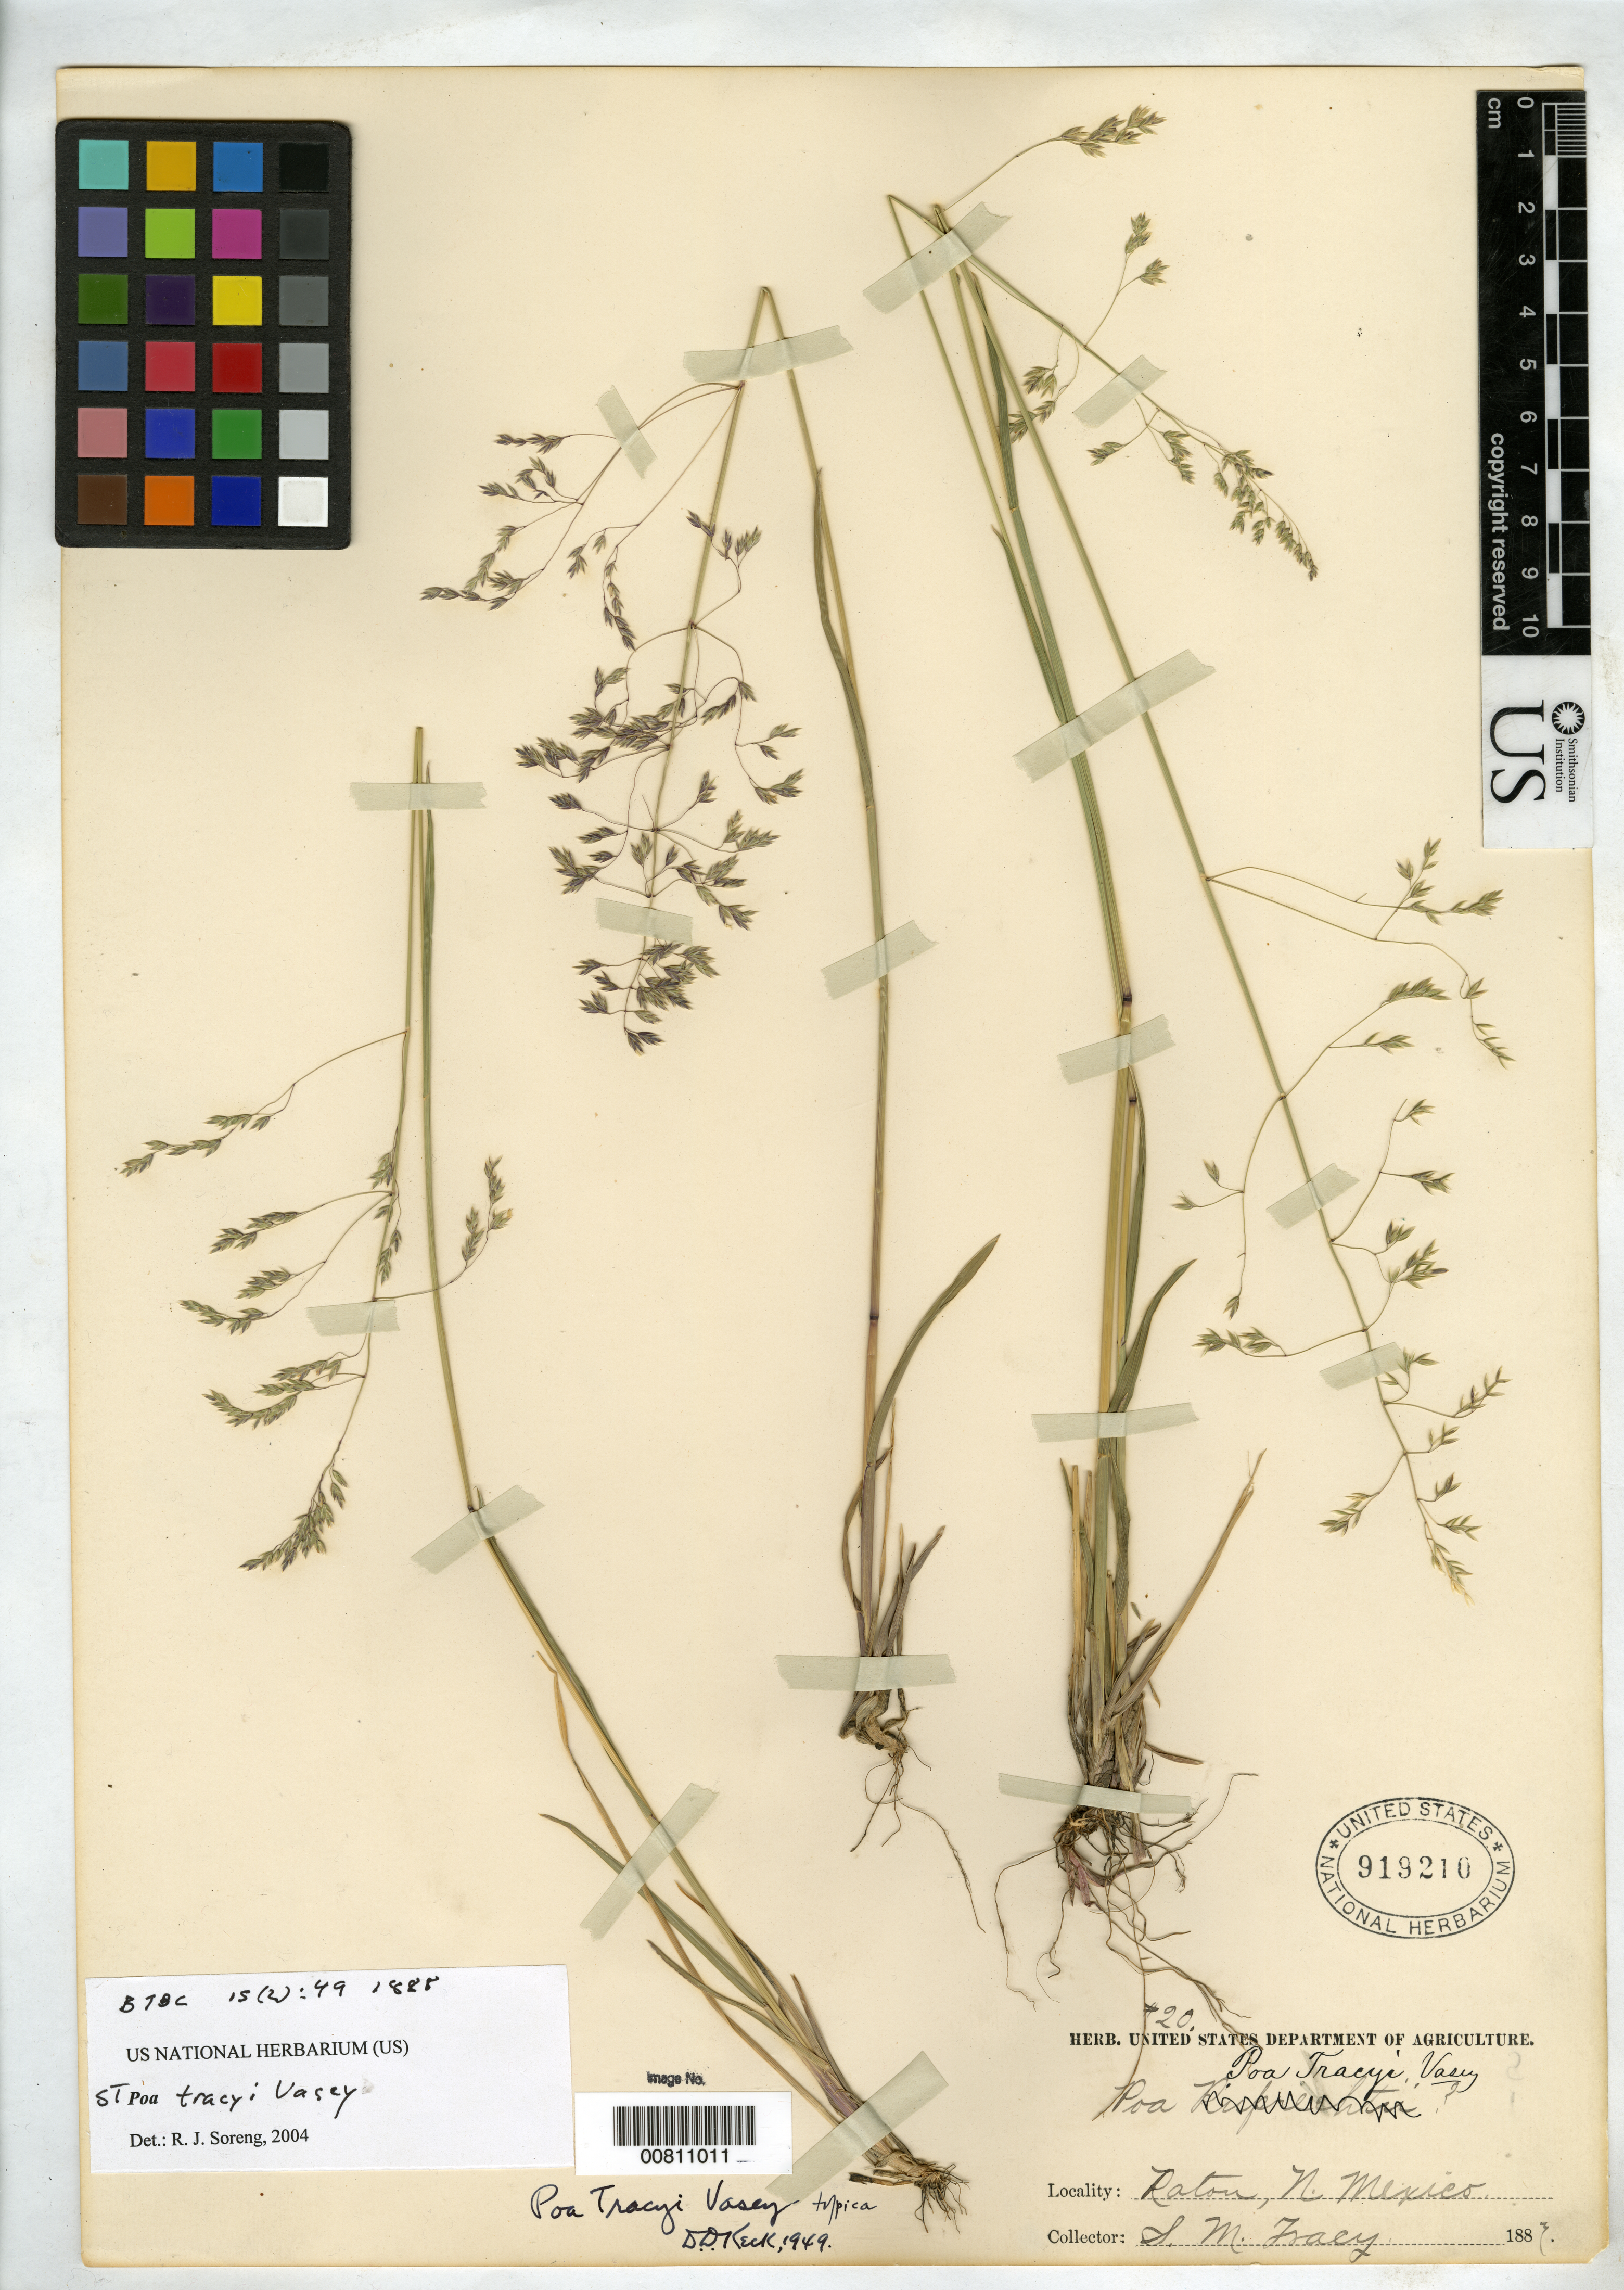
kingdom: Plantae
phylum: Tracheophyta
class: Liliopsida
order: Poales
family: Poaceae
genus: Poa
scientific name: Poa tracyi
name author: Vasey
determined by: Soreng, Robert J., Research Associate (BOT), Smithsonian Institution - National Museum of Natural History (UNITED STATES)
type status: Syntype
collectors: S. M. Tracy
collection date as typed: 1887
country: United States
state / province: New Mexico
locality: Raton, N. Mexico.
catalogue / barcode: US 919210